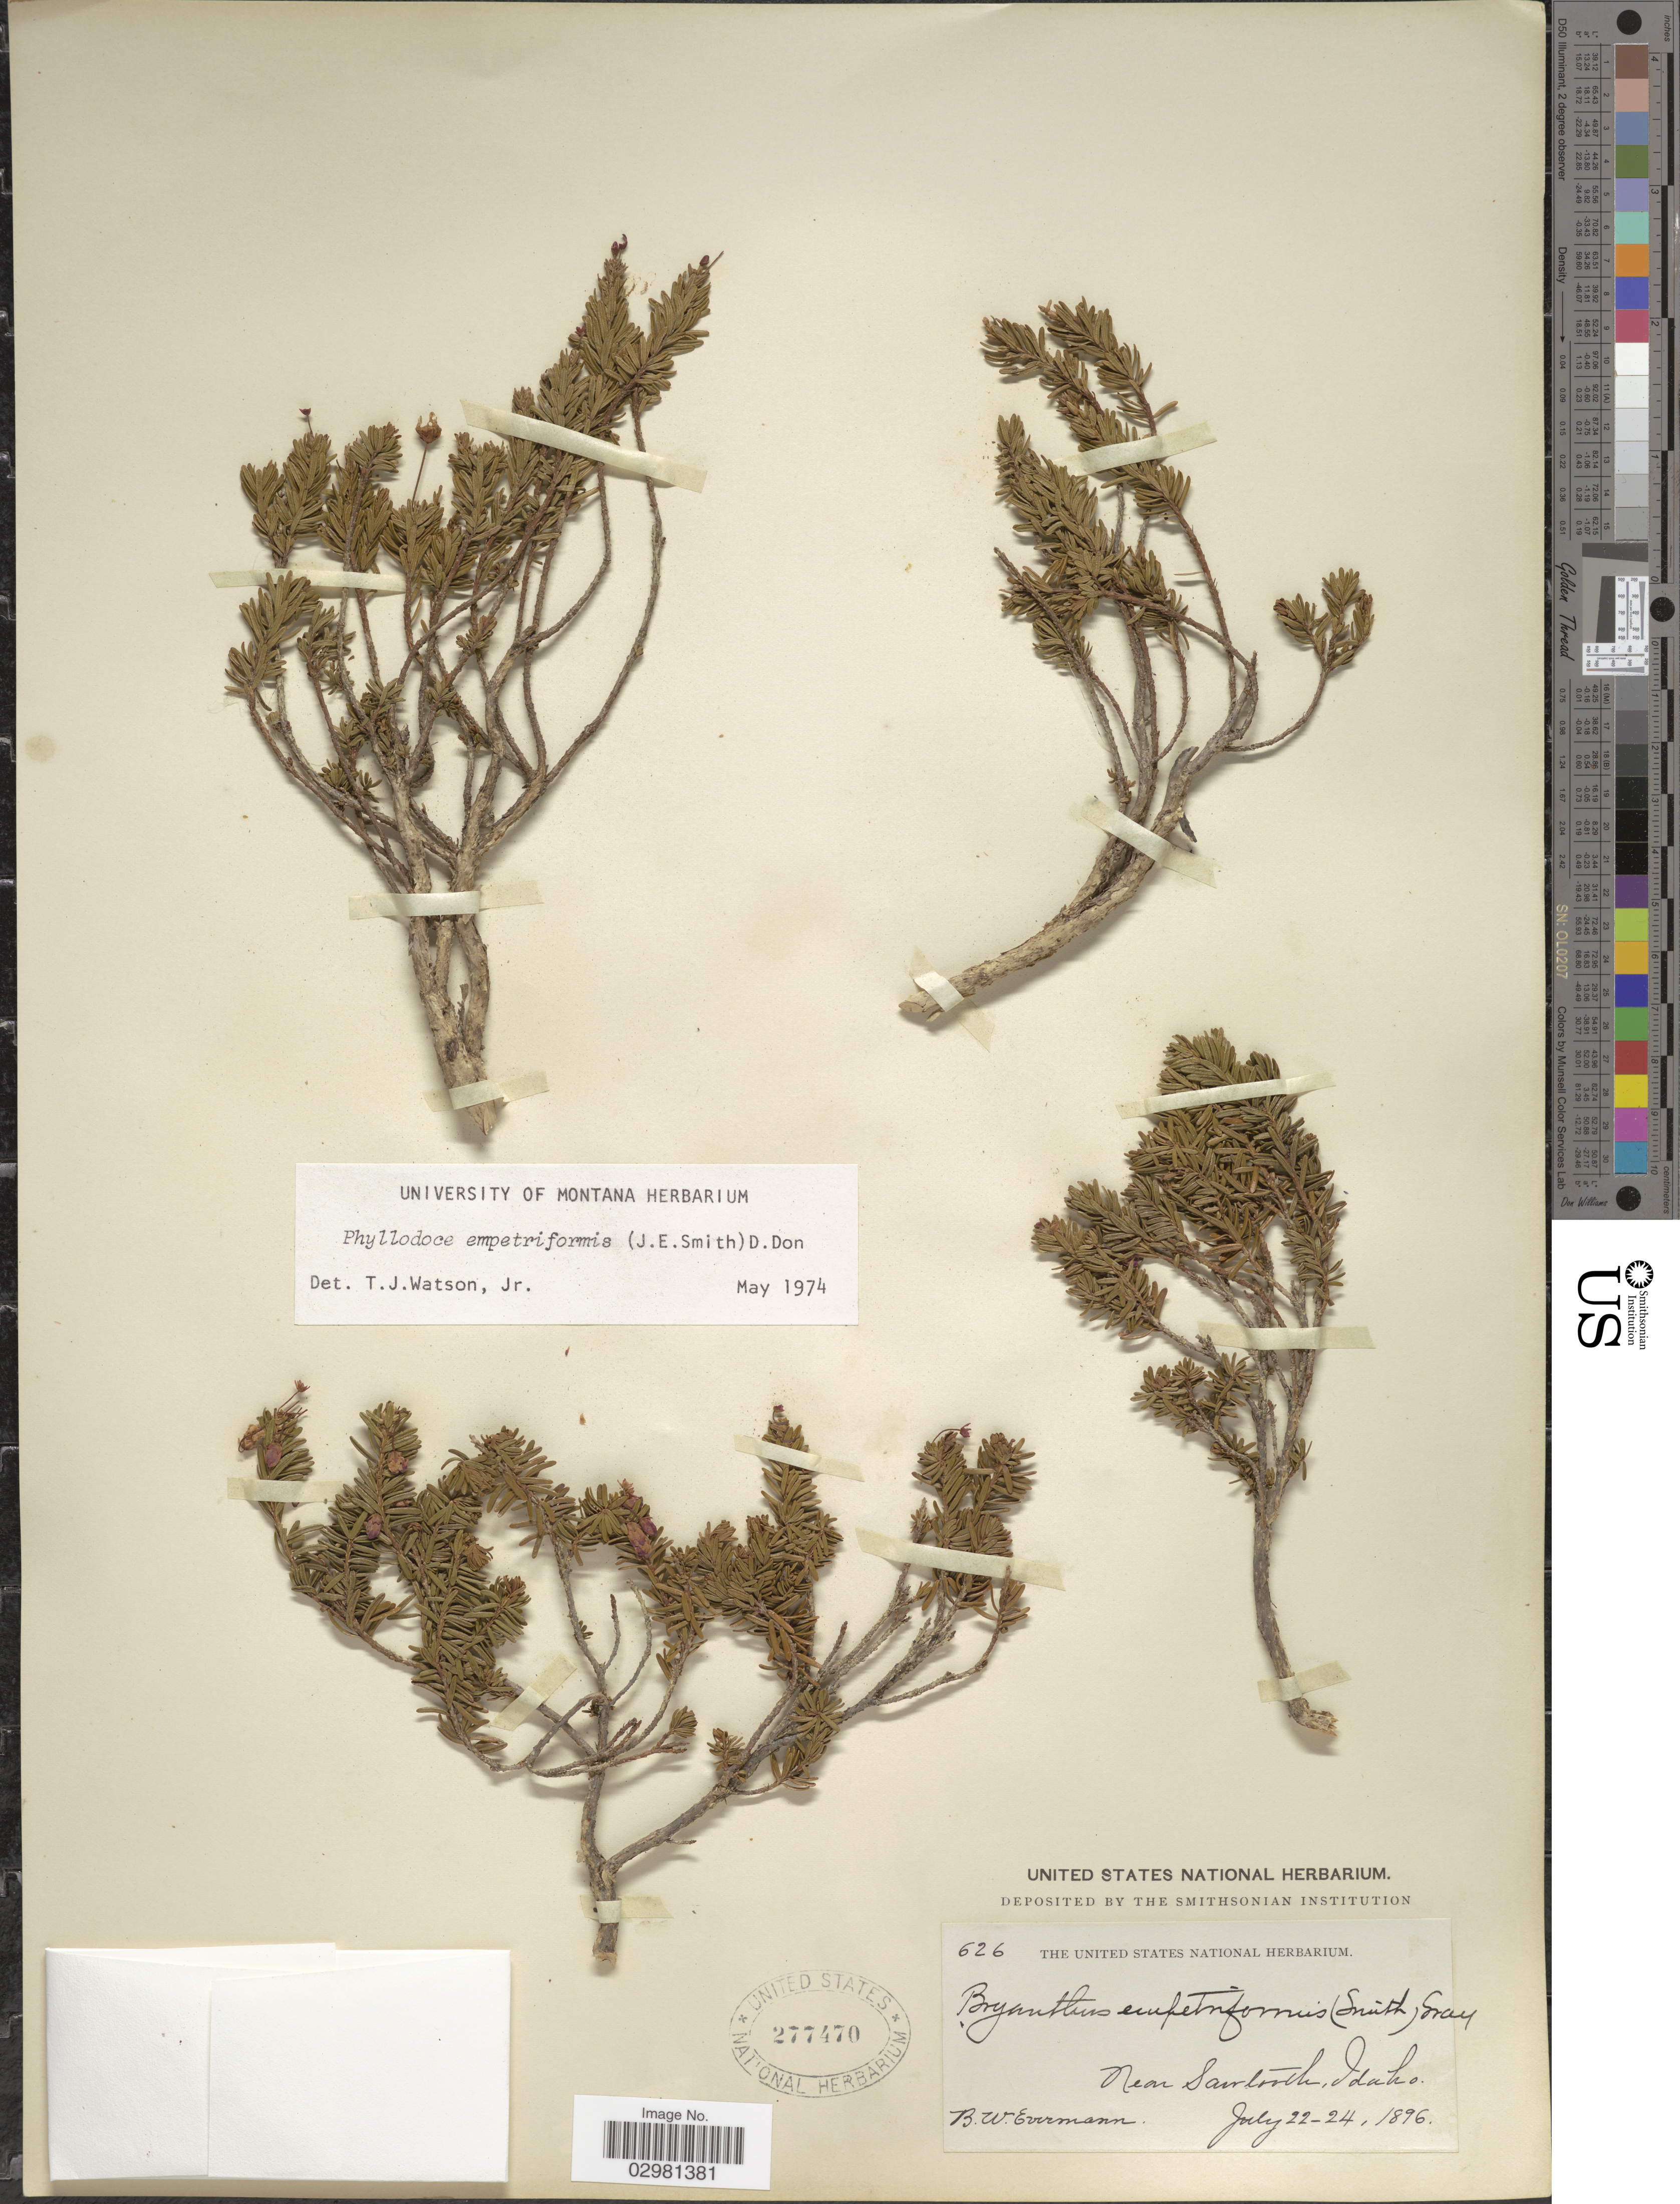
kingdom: Plantae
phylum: Tracheophyta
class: Magnoliopsida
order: Ericales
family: Ericaceae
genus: Phyllodoce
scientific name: Phyllodoce empetiformis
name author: (Small) D. Don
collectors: B. W. Evermann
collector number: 626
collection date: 1896-07-22/1896-07-24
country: United States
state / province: Idaho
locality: Near Sawtooth.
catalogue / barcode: US 277470